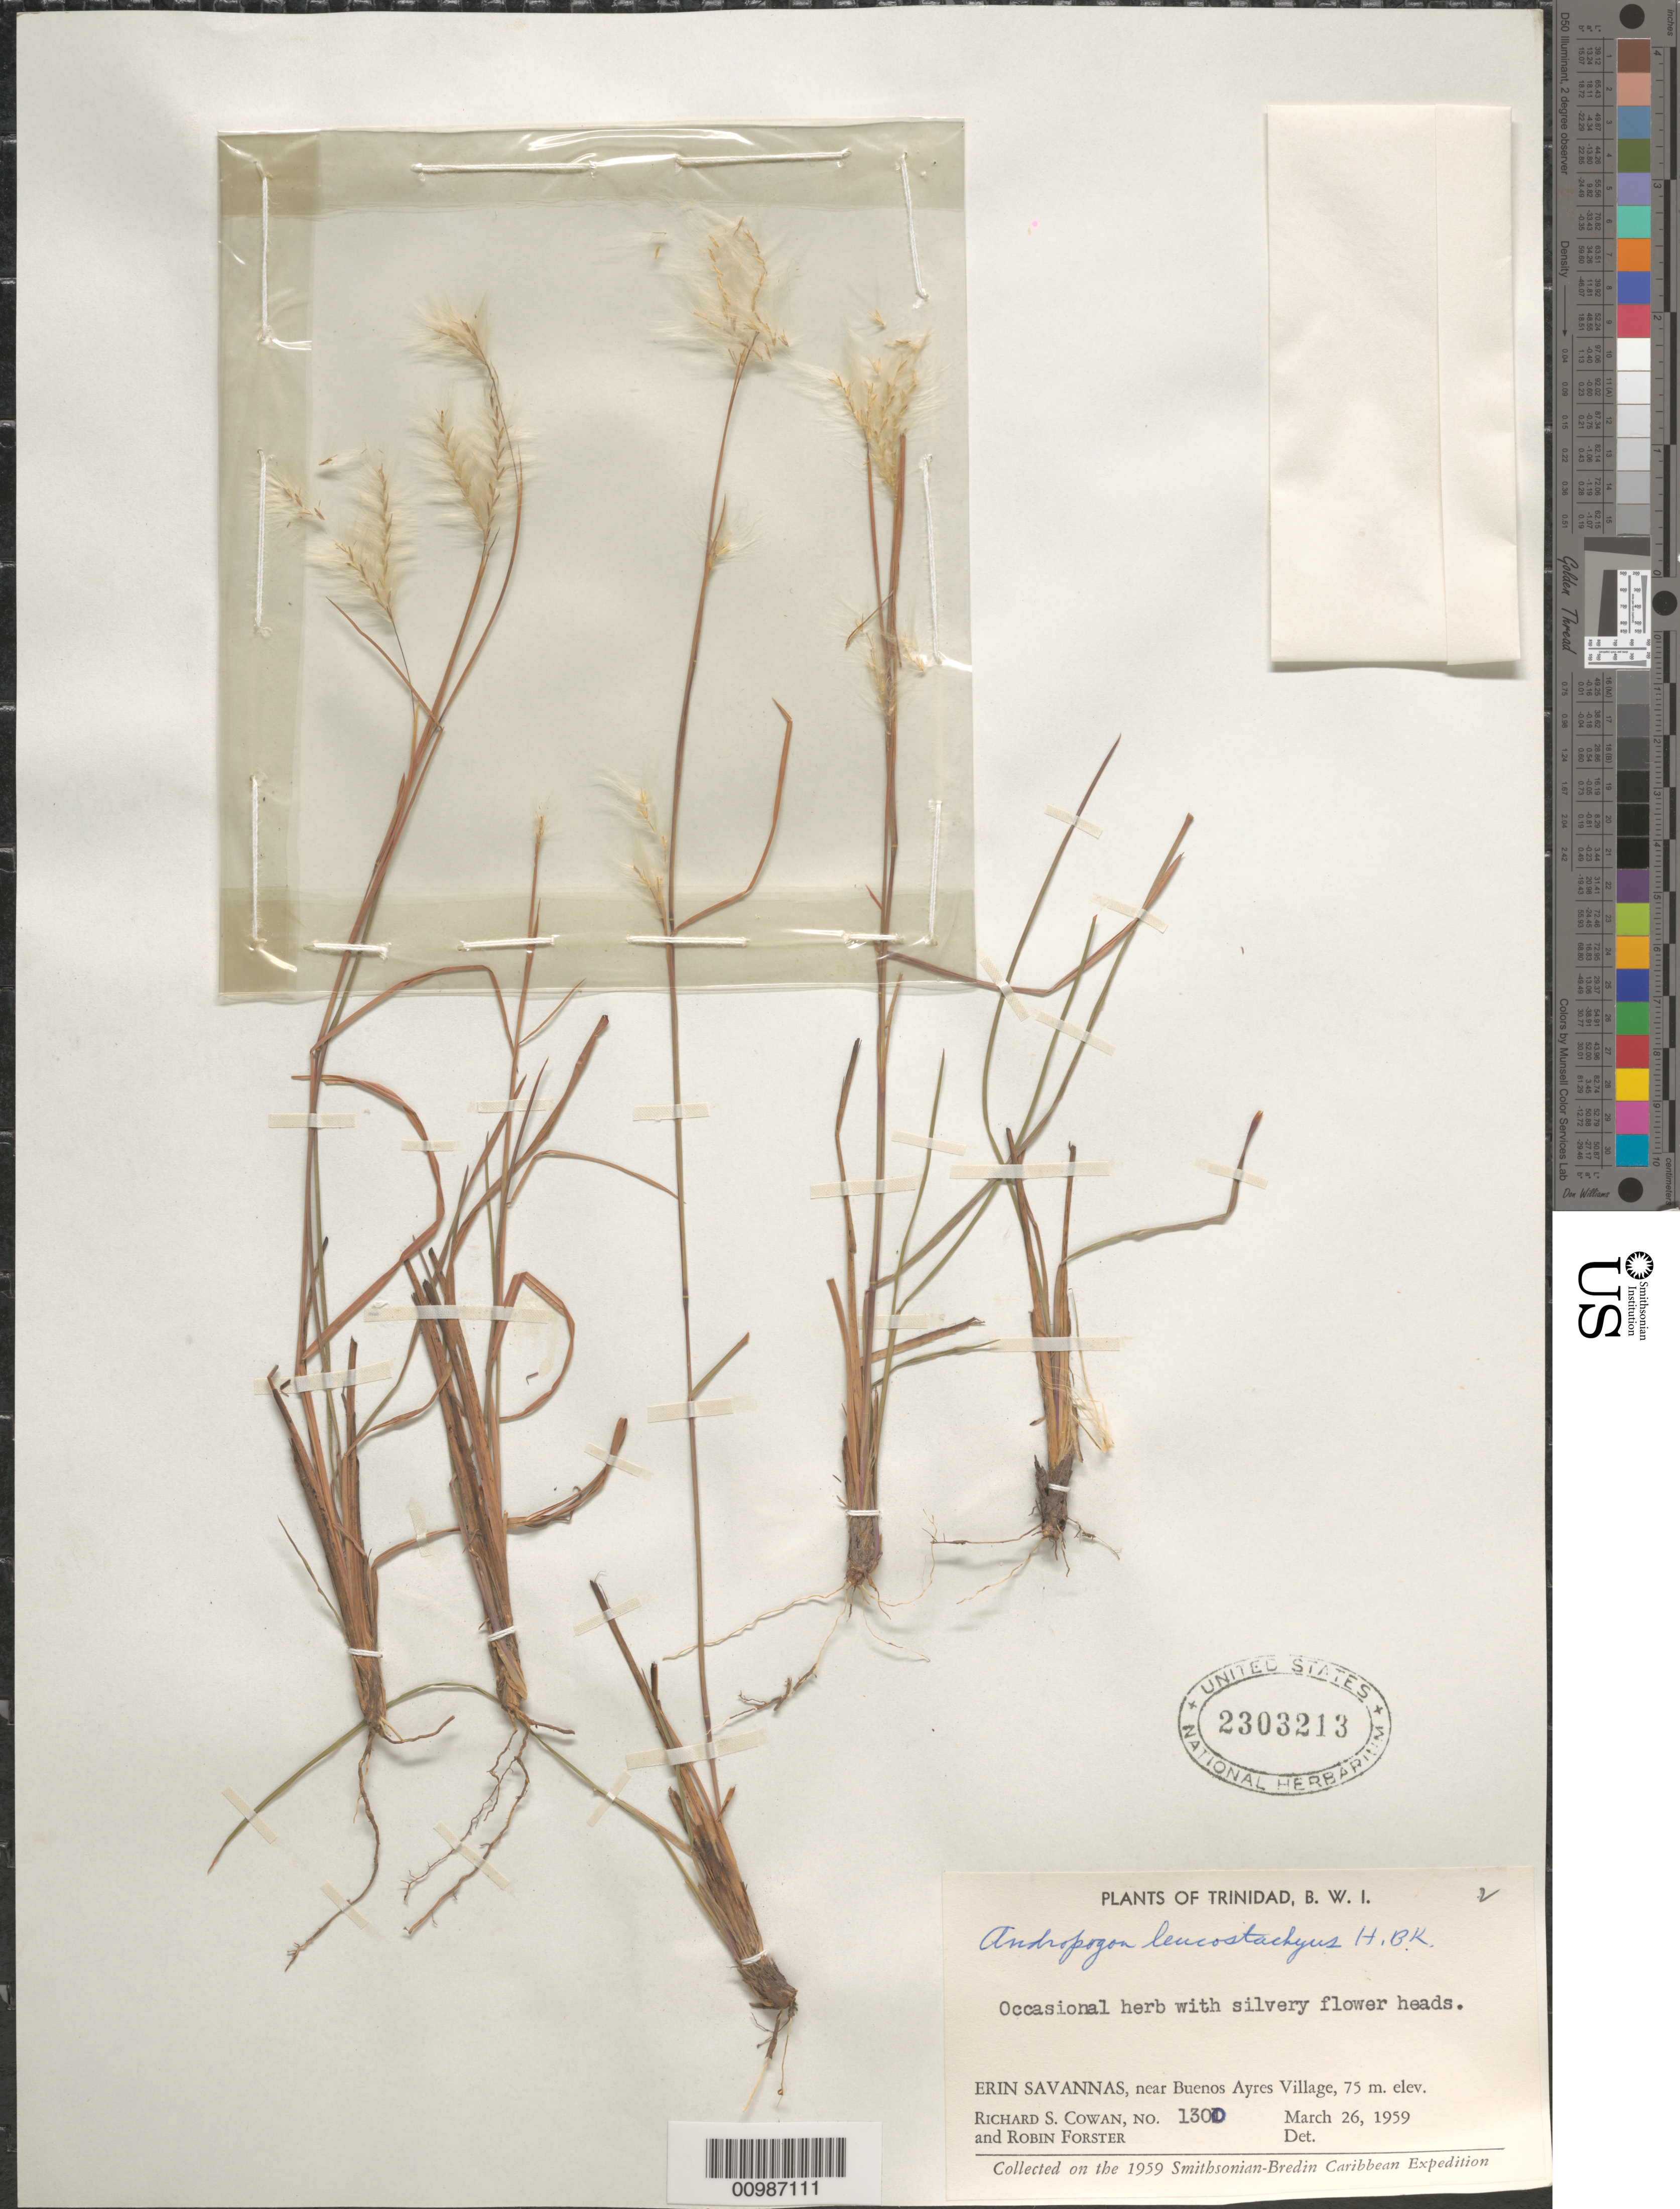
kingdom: Plantae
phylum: Tracheophyta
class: Liliopsida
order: Poales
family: Poaceae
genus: Andropogon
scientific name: Andropogon leucostachyus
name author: Kunth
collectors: R. S. Cowan & R. Forster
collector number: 1300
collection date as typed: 26 Mar 1959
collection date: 1959-03-26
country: Trinidad and Tobago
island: Trinidad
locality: Erin Savannas, near Buenos Ayres Village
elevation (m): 75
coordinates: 0 N, 0 E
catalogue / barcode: US 2303213